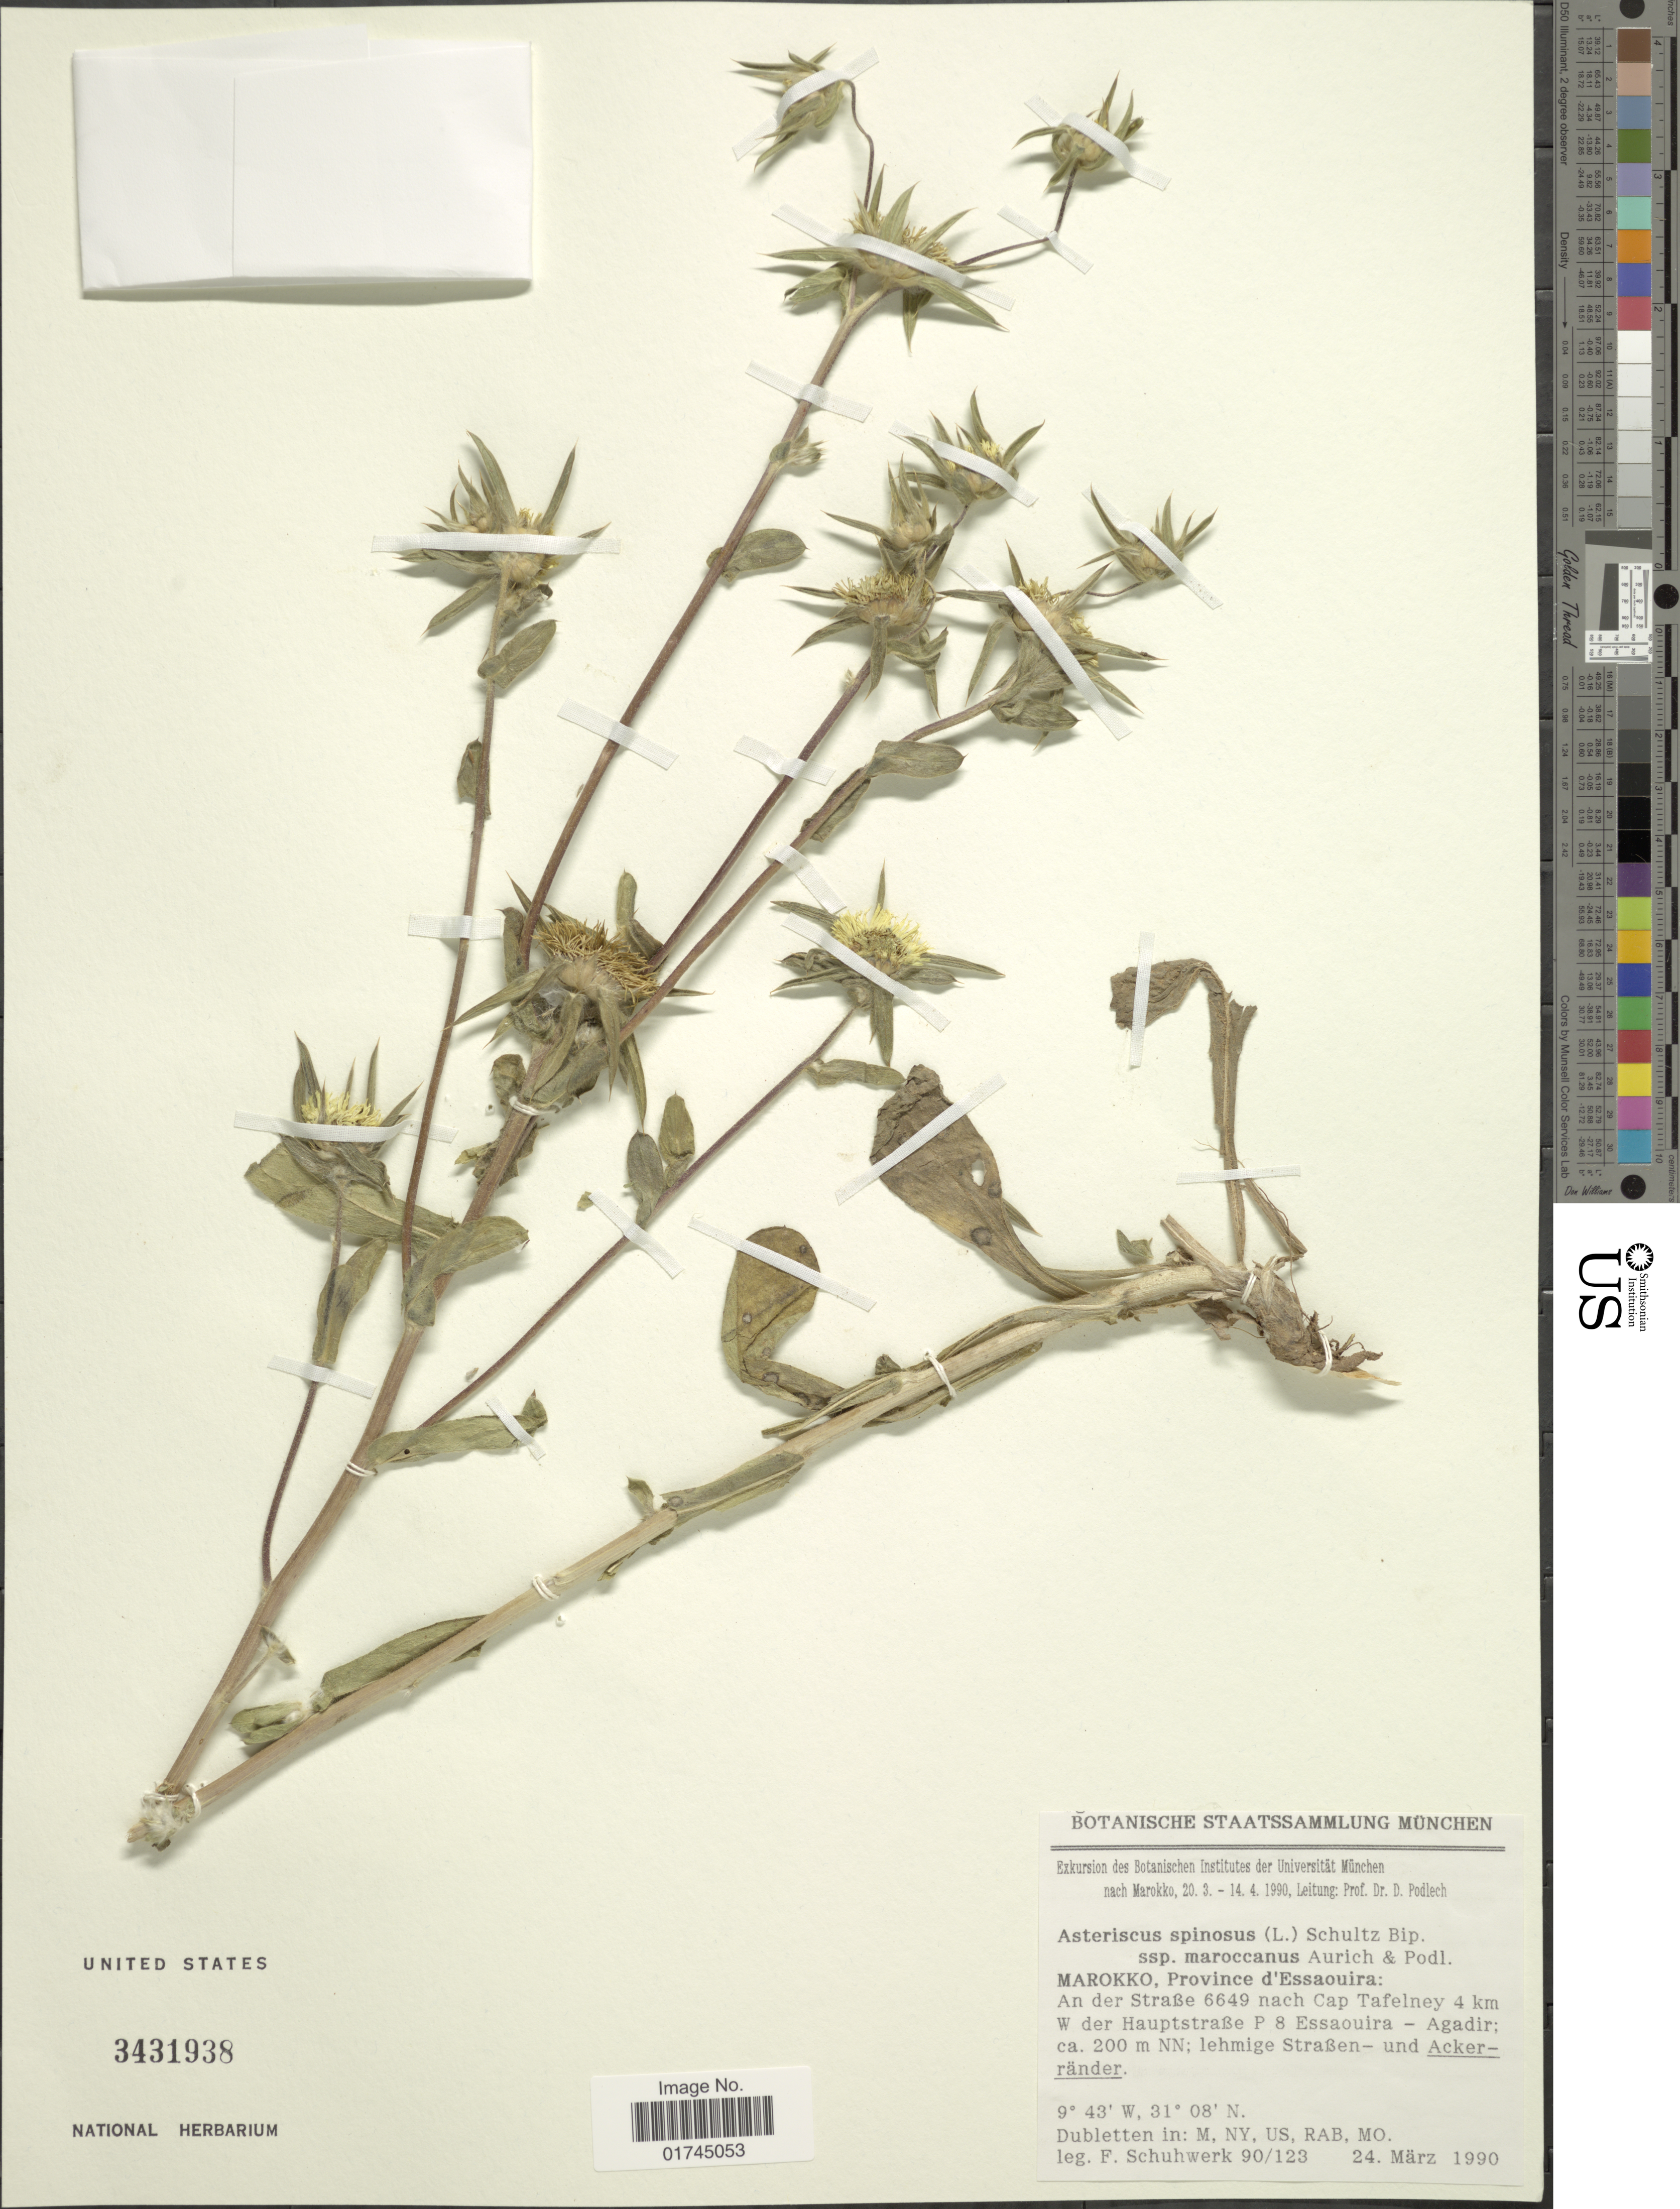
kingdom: Plantae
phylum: Tracheophyta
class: Magnoliopsida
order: Asterales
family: Asteraceae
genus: Asteriscus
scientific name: Asteriscus spinosus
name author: (L.) Sch. Bip.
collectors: Schuhwerk, F.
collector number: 90/123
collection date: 1990-03-24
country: Morocco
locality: Province d'Essaouira, an der Straße 6649 nach Cap Tafelney 4 km W der Haupstraße P8 Essaoura, Agadir; NN; lehmige Straßen- und Acker-ränder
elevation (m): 200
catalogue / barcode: US 3431938